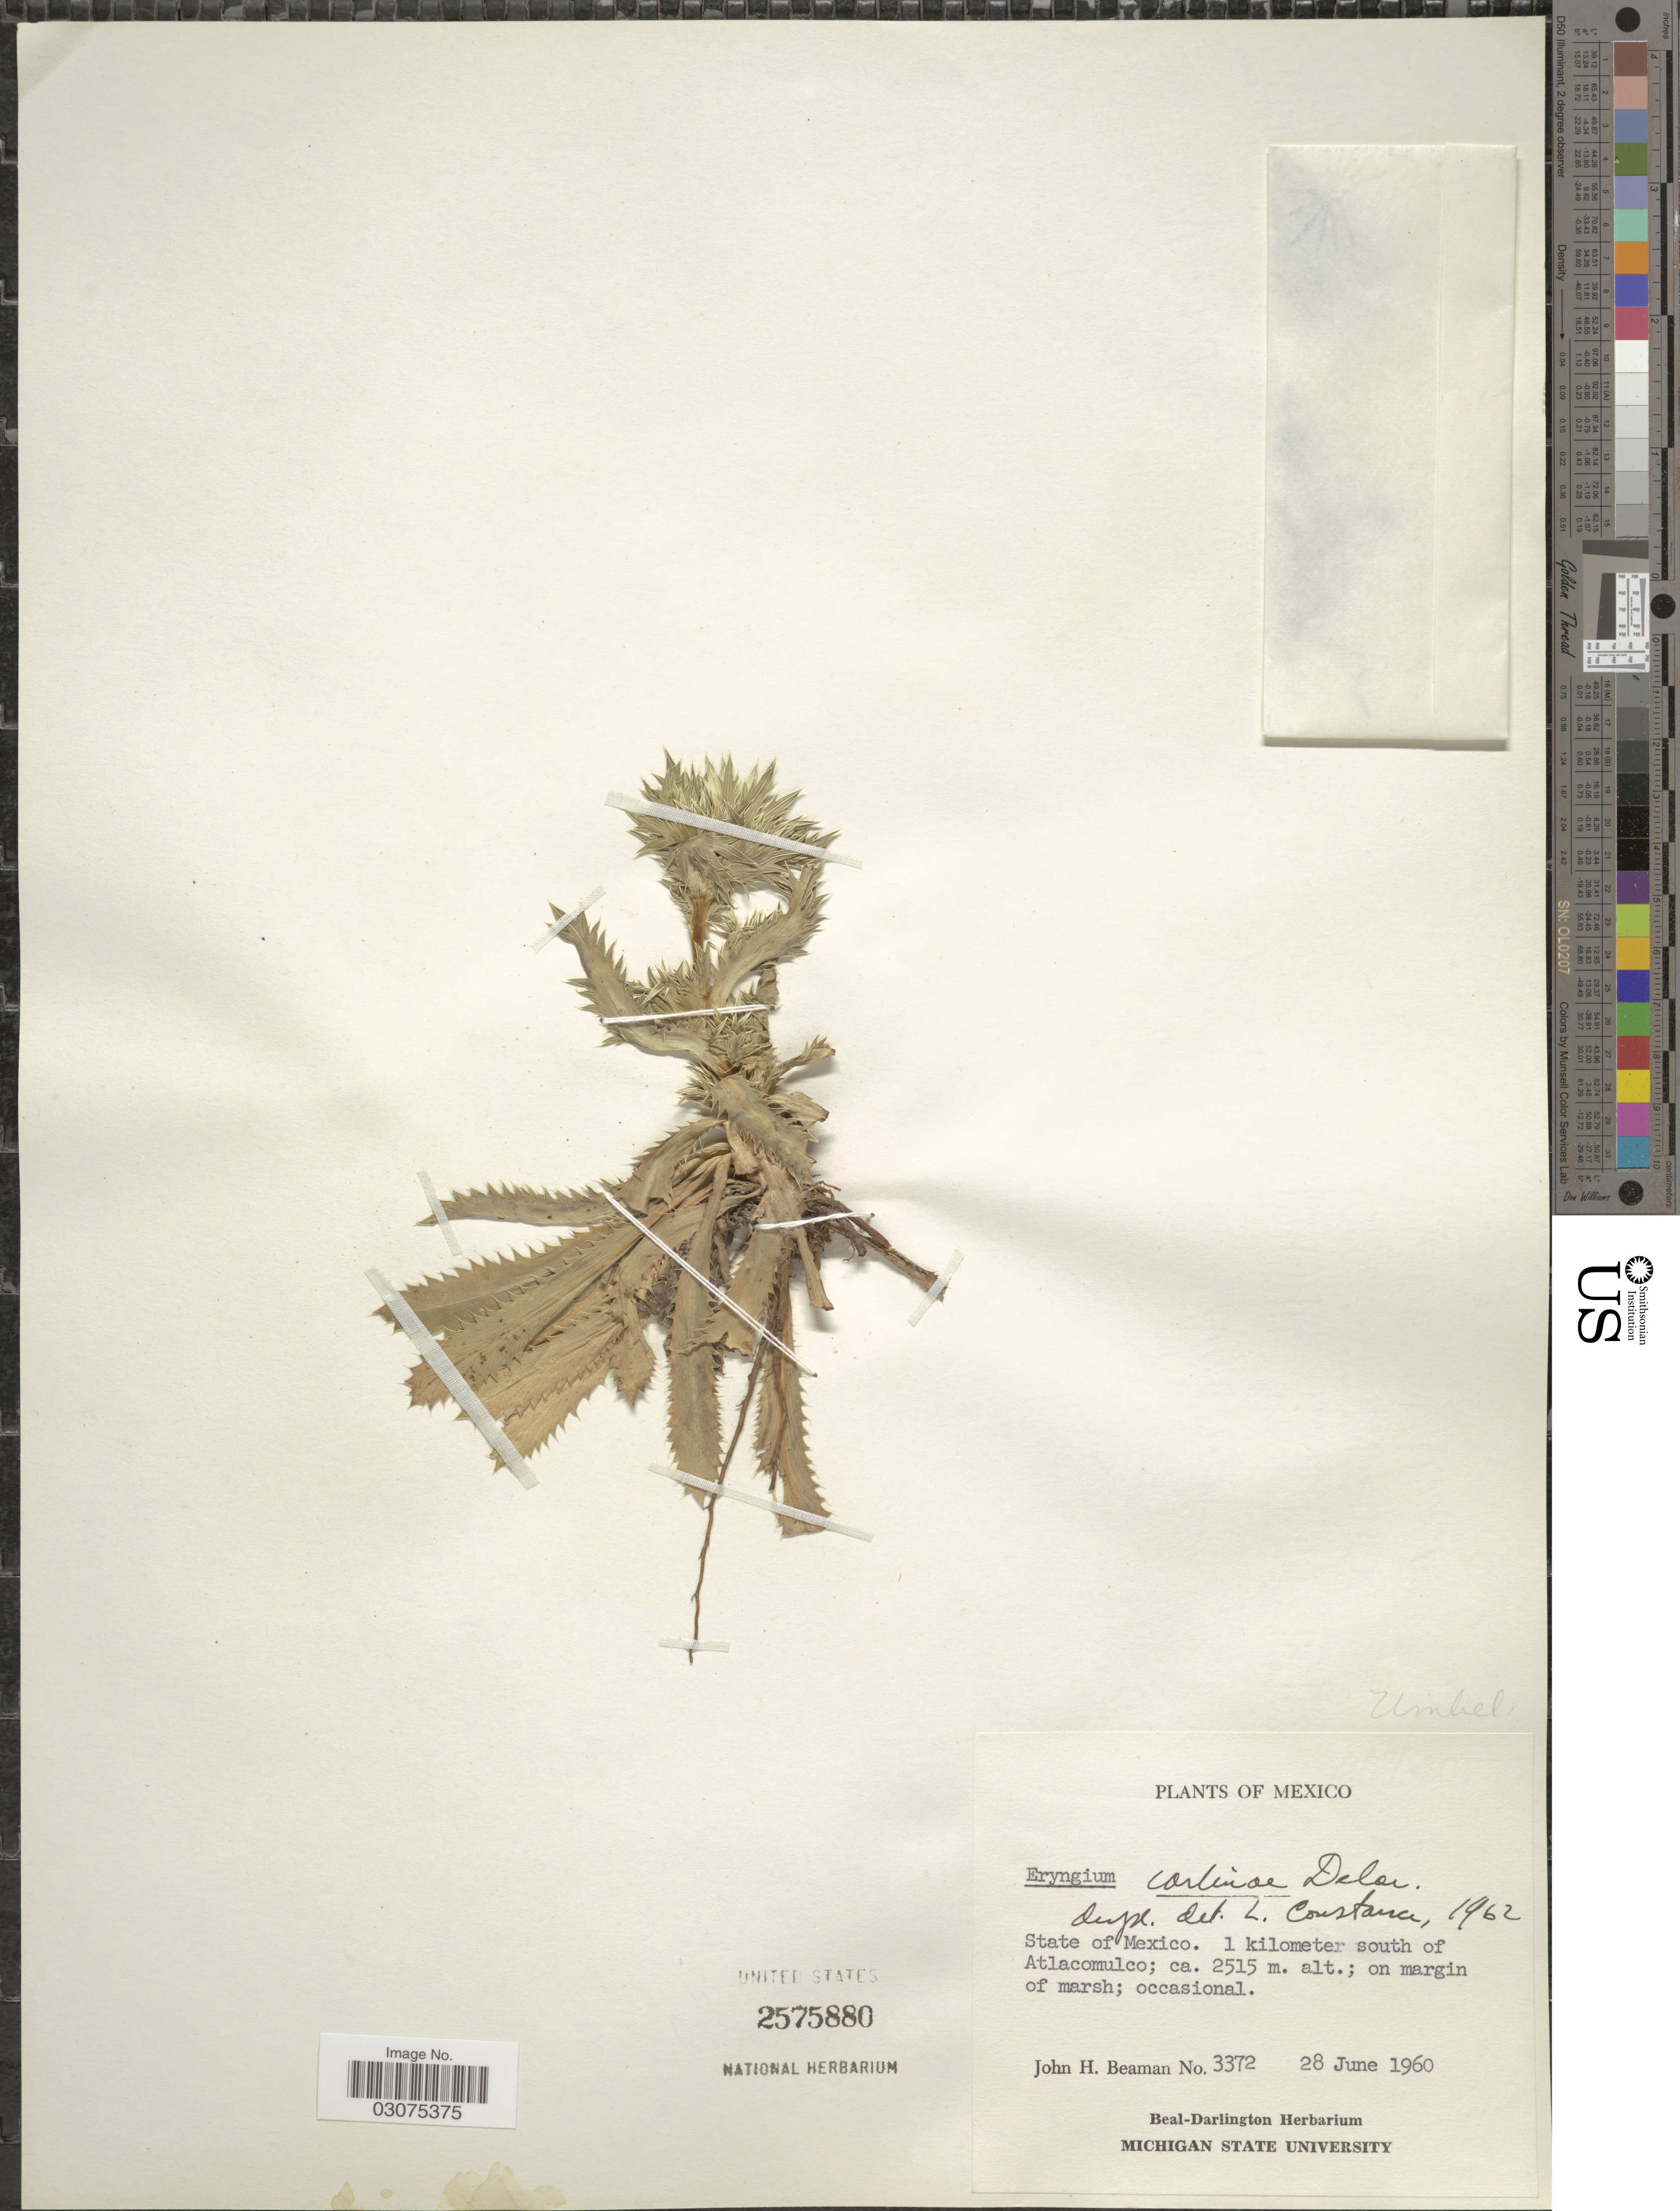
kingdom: Plantae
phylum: Tracheophyta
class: Magnoliopsida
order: Apiales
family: Apiaceae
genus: Eryngium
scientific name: Eryngium carlinae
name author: F. Delaroche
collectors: J. H. Beaman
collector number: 3372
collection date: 1960-06-28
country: Mexico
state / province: México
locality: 1 kilometer south of Atlacomulco.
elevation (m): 2515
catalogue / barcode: US 2575880